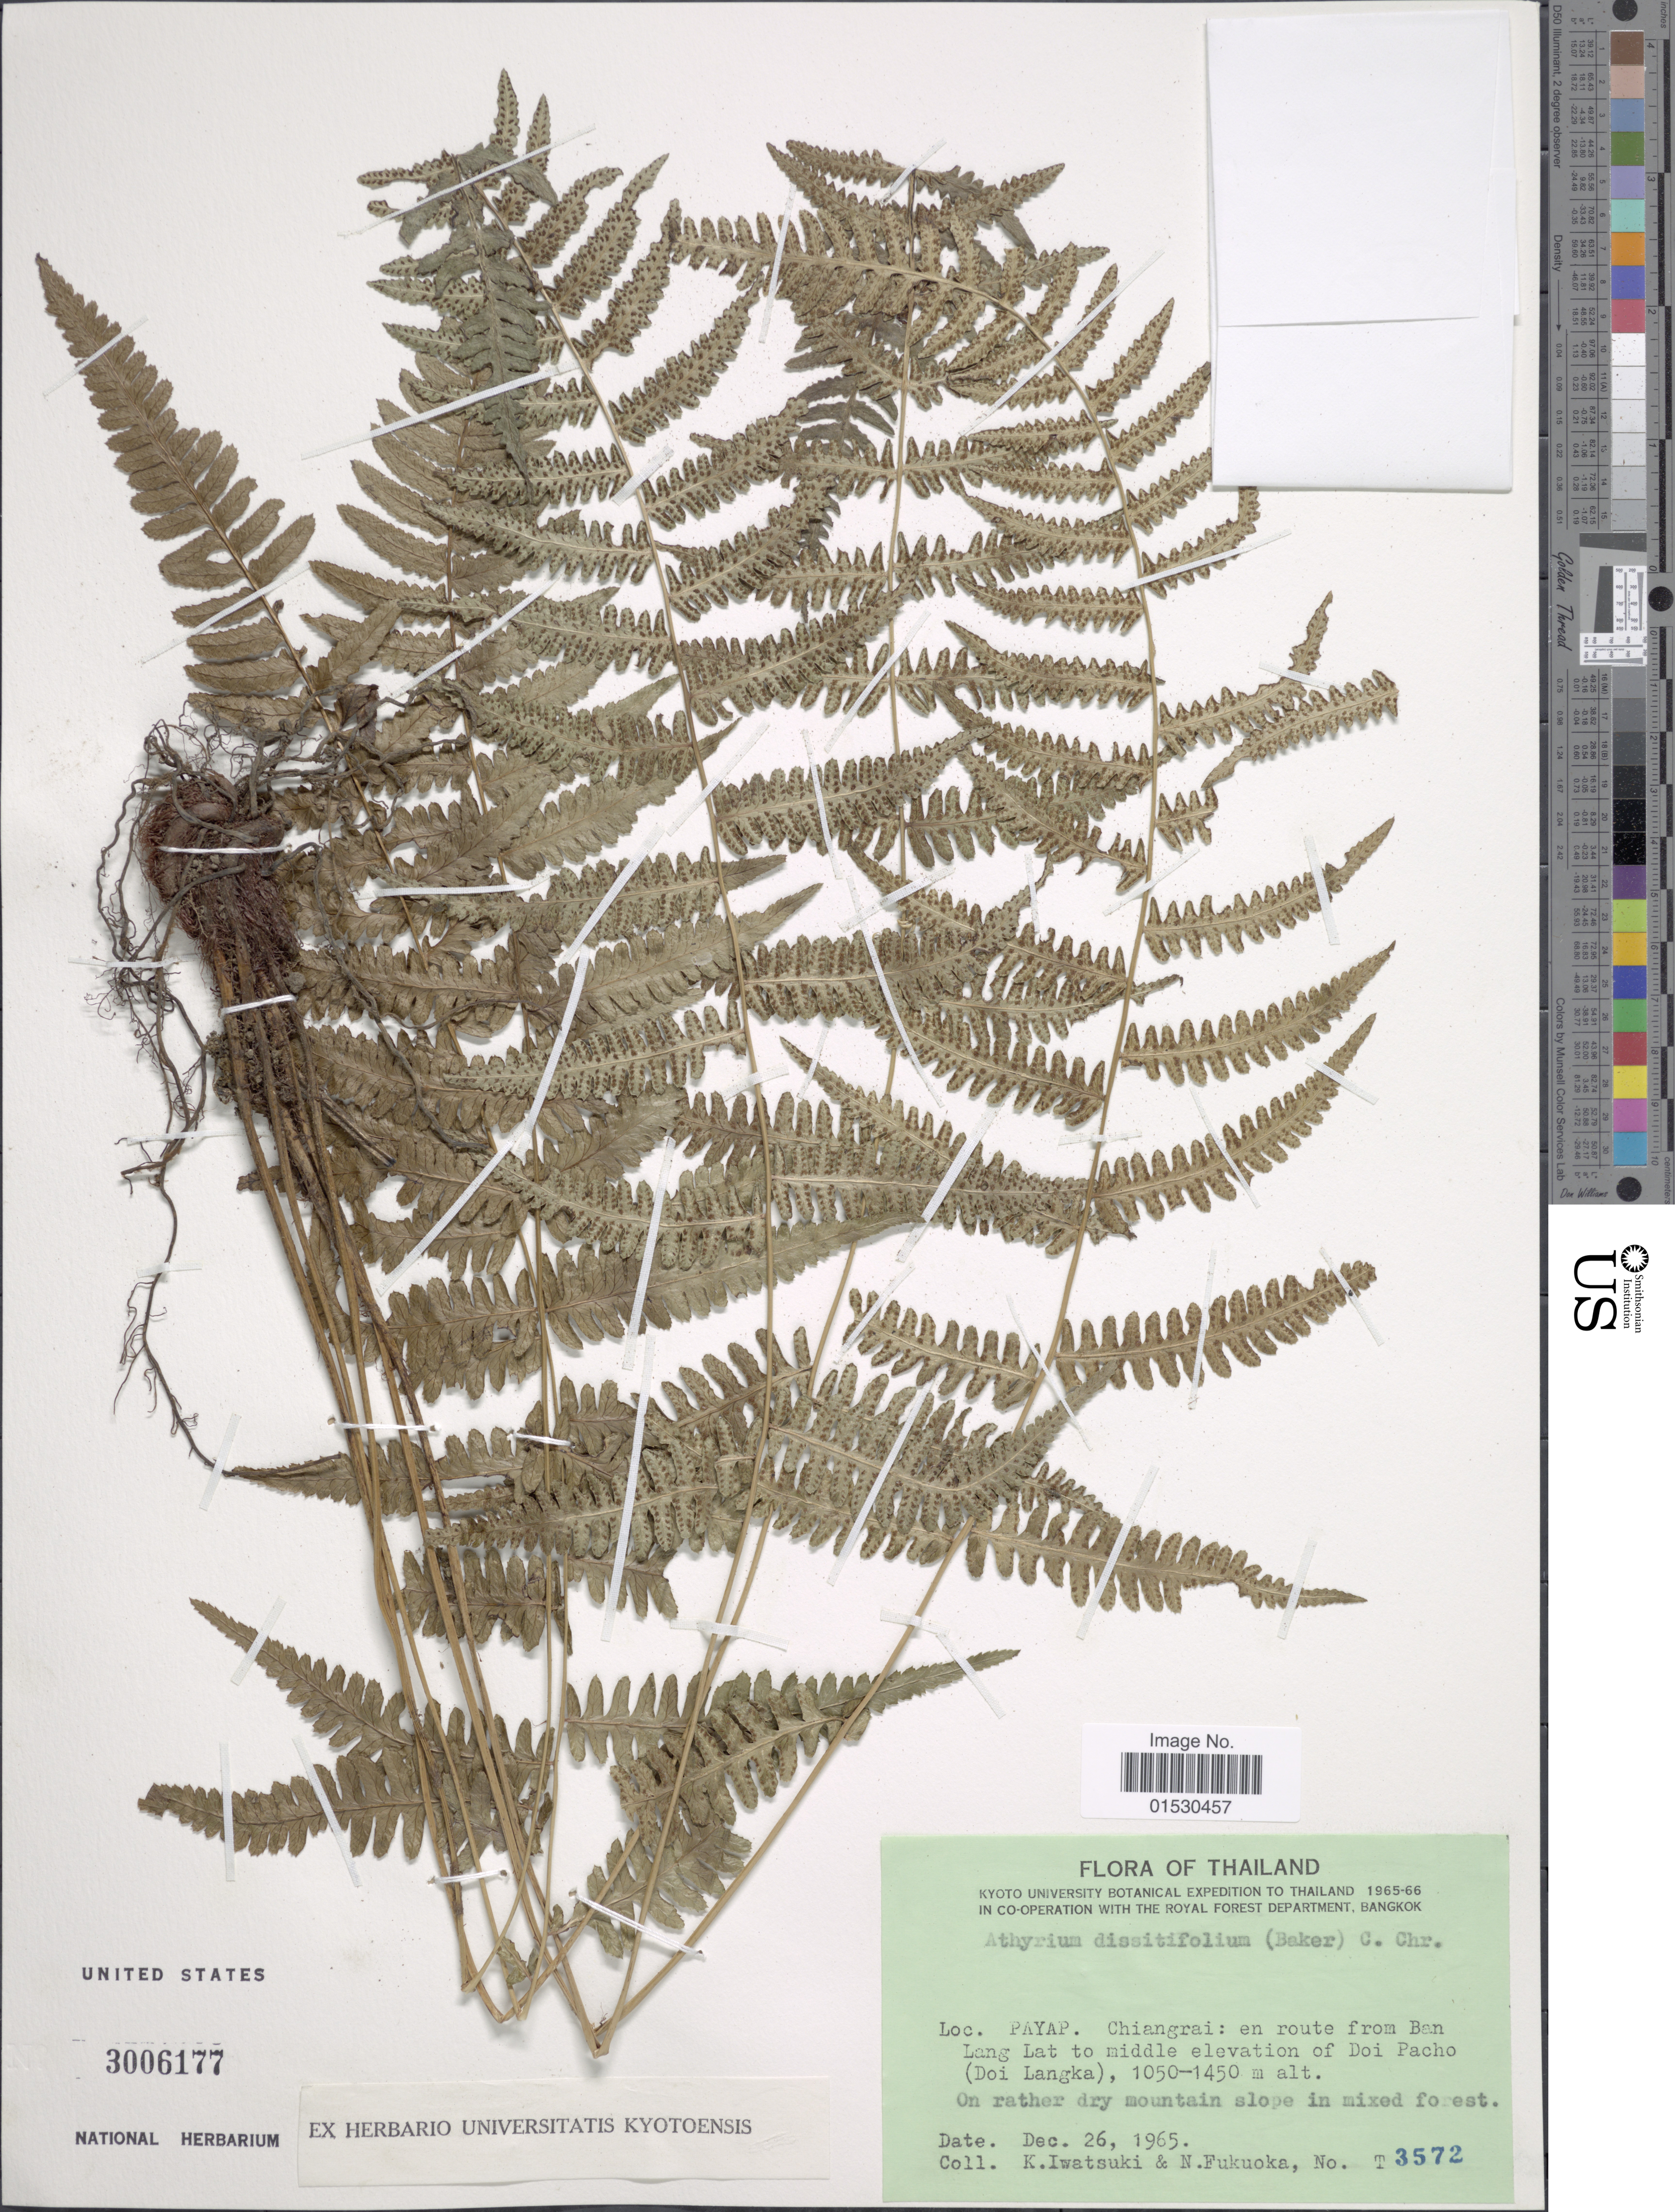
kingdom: Plantae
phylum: Tracheophyta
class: Polypodiopsida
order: Polypodiales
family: Athyriaceae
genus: Athyrium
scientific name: Athyrium dissitifolium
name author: (Baker) C. Chr.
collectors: K. Iwatsuki & N. Fukuoka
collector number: T3572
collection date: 1965-12-26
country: Thailand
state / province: Chiang Rai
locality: Payap: en route from Ban Lang Lat to middle elevation of Doi Pacho (Doi Langka), On rather dry mountain slope in mixed forest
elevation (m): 1050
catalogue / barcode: US 3006177